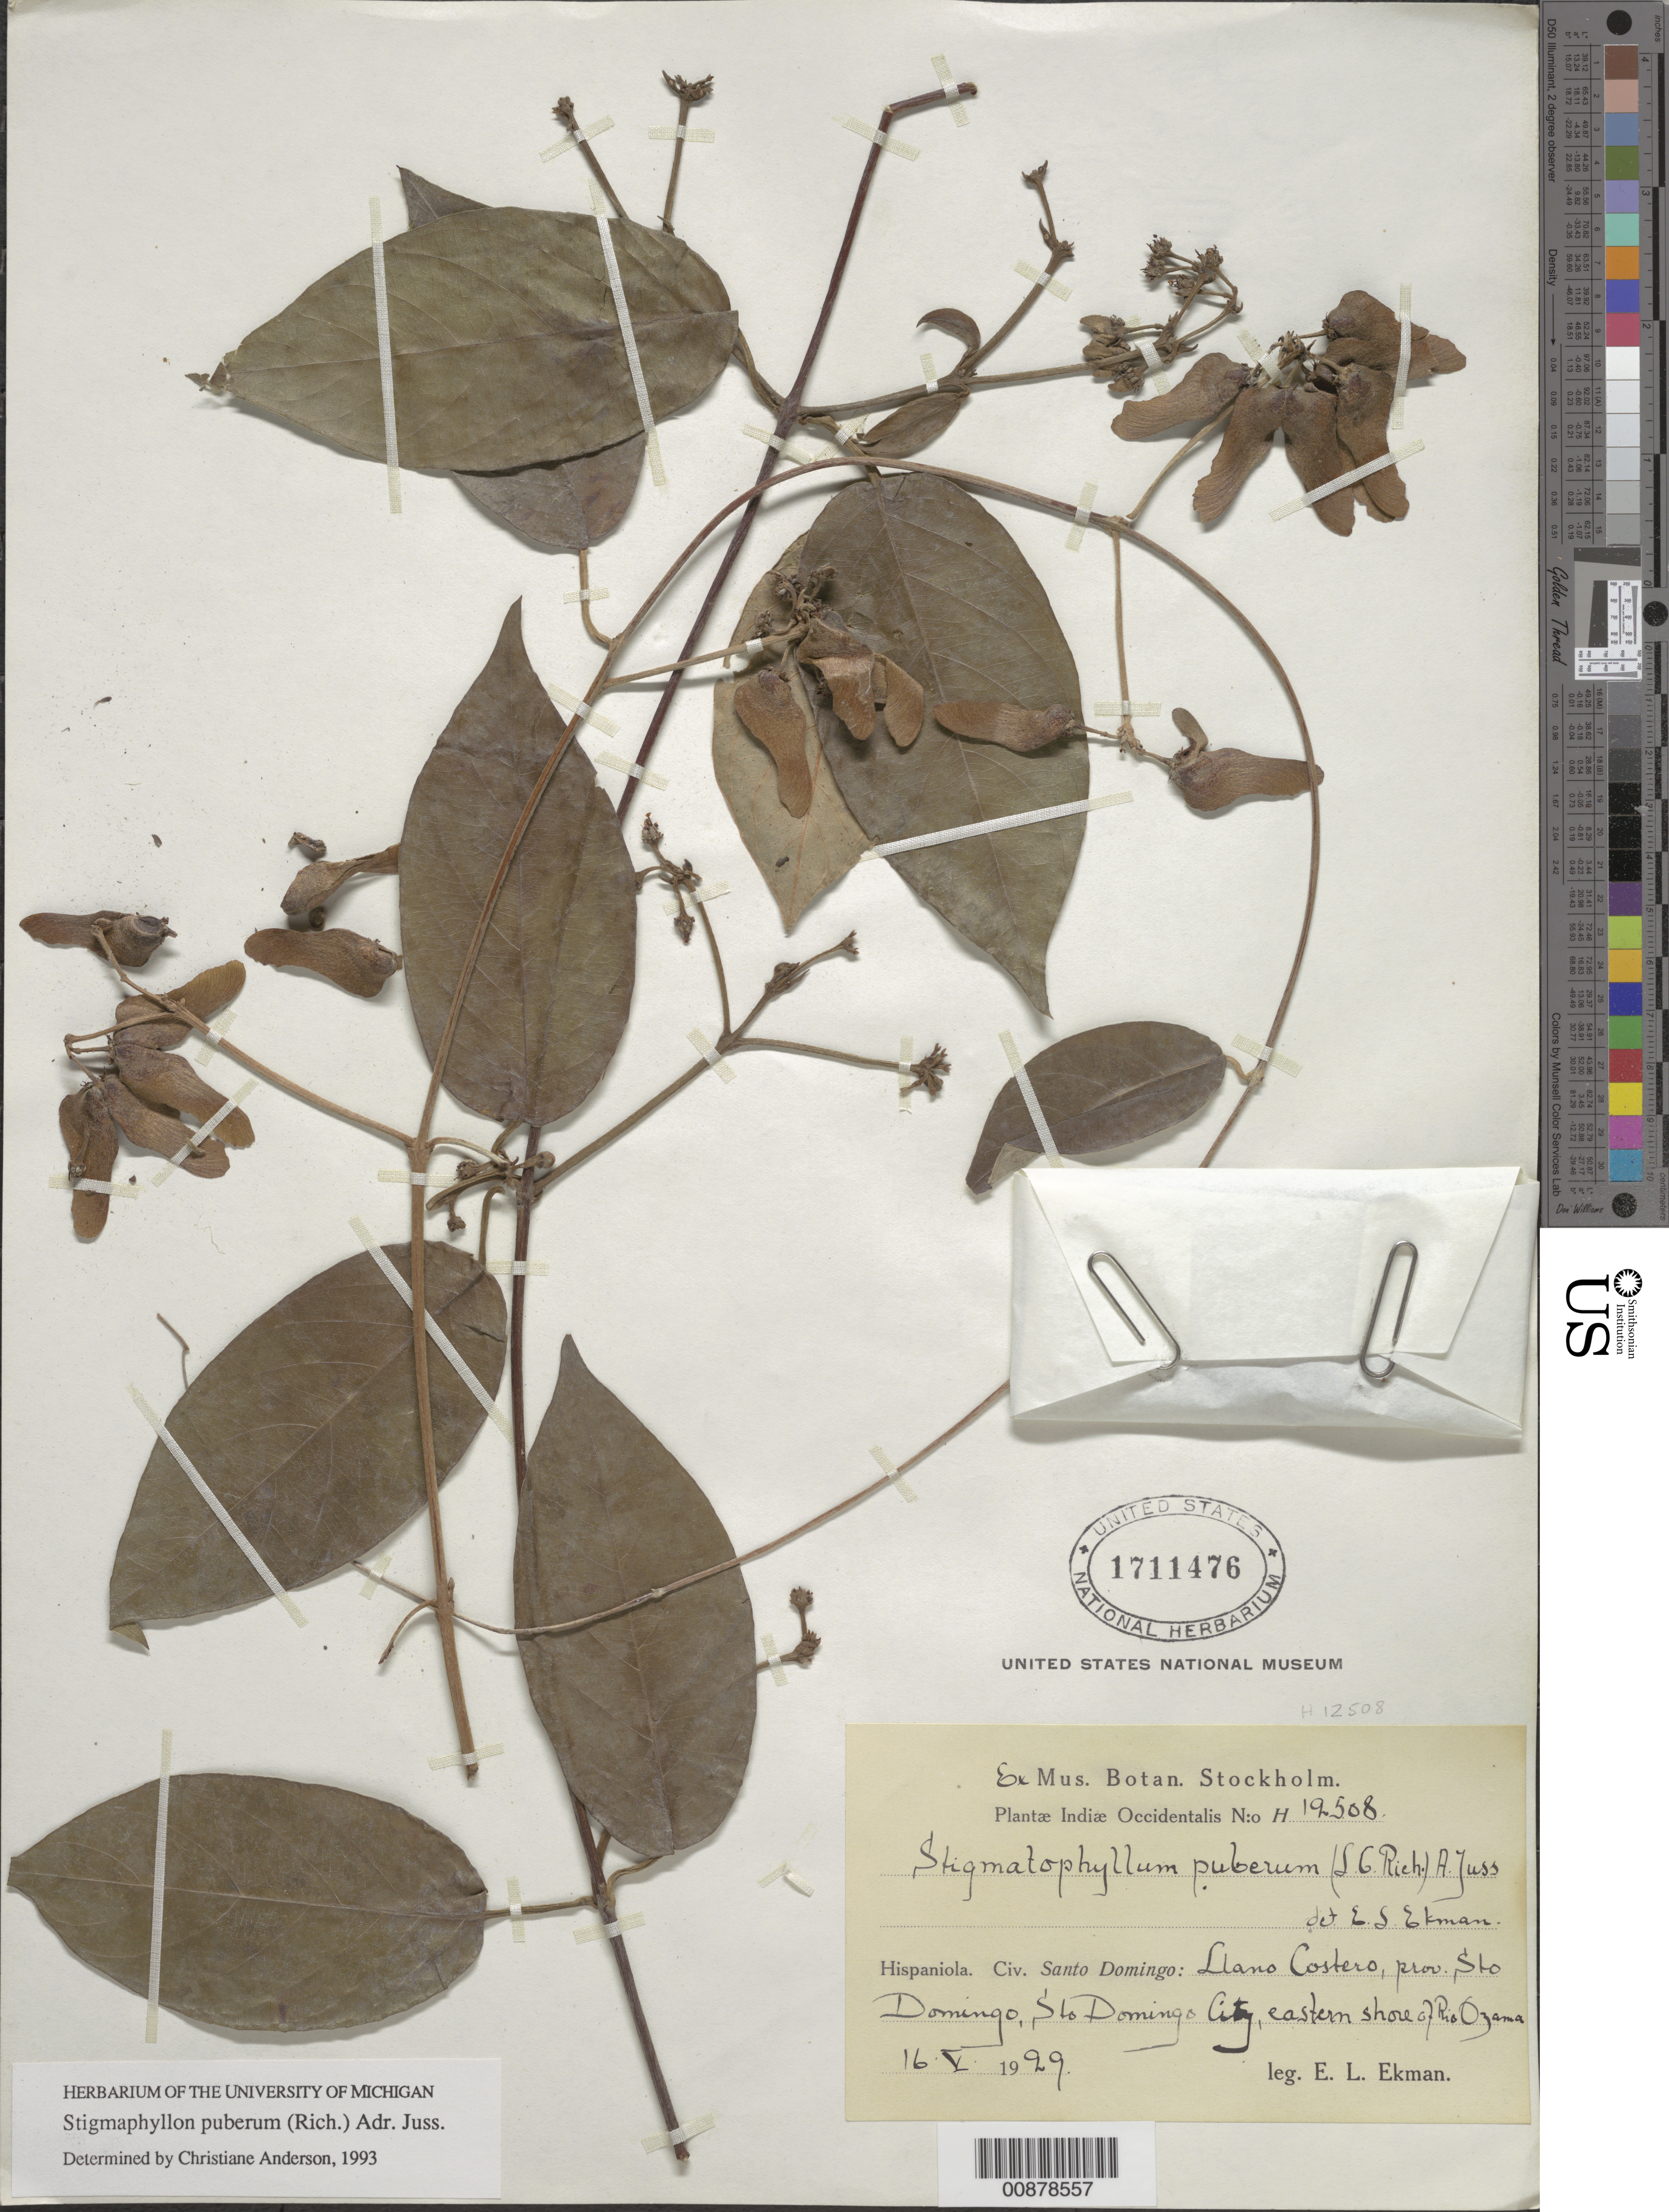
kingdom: Plantae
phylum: Tracheophyta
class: Magnoliopsida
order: Malpighiales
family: Malpighiaceae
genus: Stigmaphyllon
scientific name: Stigmaphyllon puberum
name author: (Rich.) A. Juss.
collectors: E. L. Ekman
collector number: H19508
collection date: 1929-05-16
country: Dominican Republic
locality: Indiæ Occidentalis. Hispaniola. Civ. Santo Domingo: Llano Costero, prov. Sto. Domingo, Sto. Domingo City, eastern shore of Rio Ozama.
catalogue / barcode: US 1711476